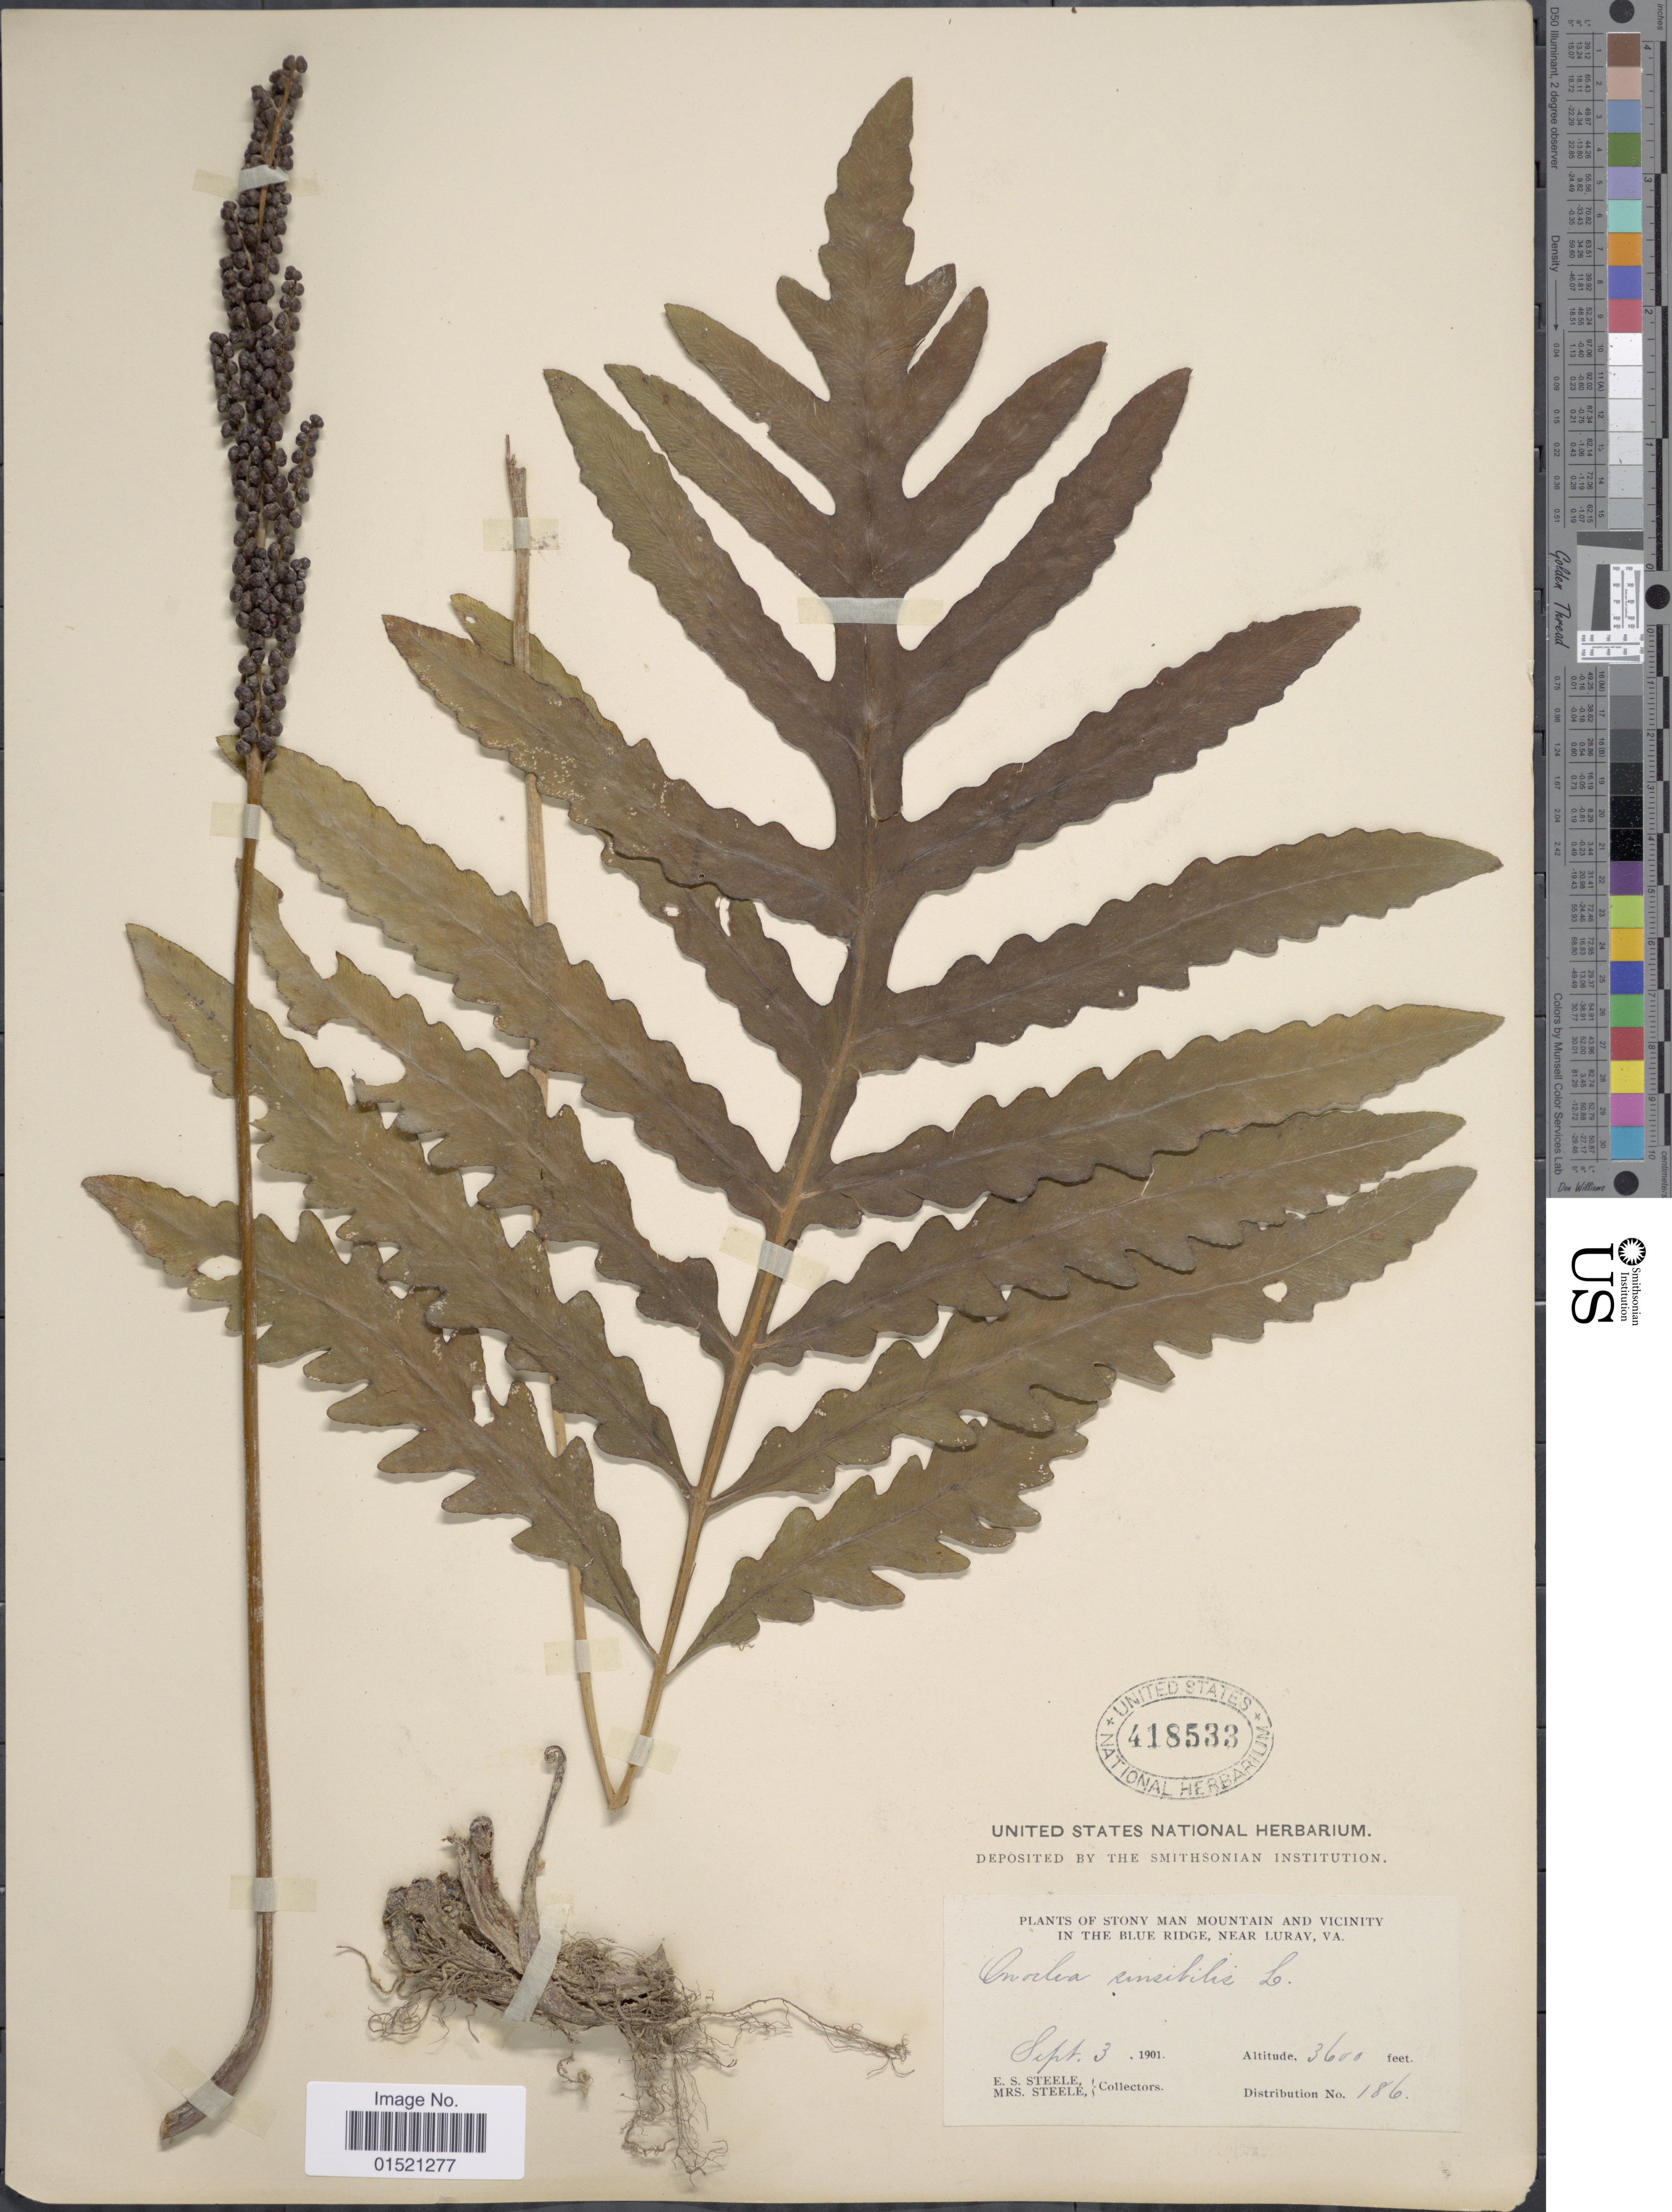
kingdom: Plantae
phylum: Tracheophyta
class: Polypodiopsida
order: Polypodiales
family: Onocleaceae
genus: Onoclea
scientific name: Onoclea sensibilis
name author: L.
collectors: E. Steele & Mrs. E. S. Steele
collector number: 186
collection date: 1901-09-03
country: United States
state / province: Virginia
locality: Stony man mountain and vicinity in the Blue Ridge, near Luray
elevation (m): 1097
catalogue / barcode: US 418533